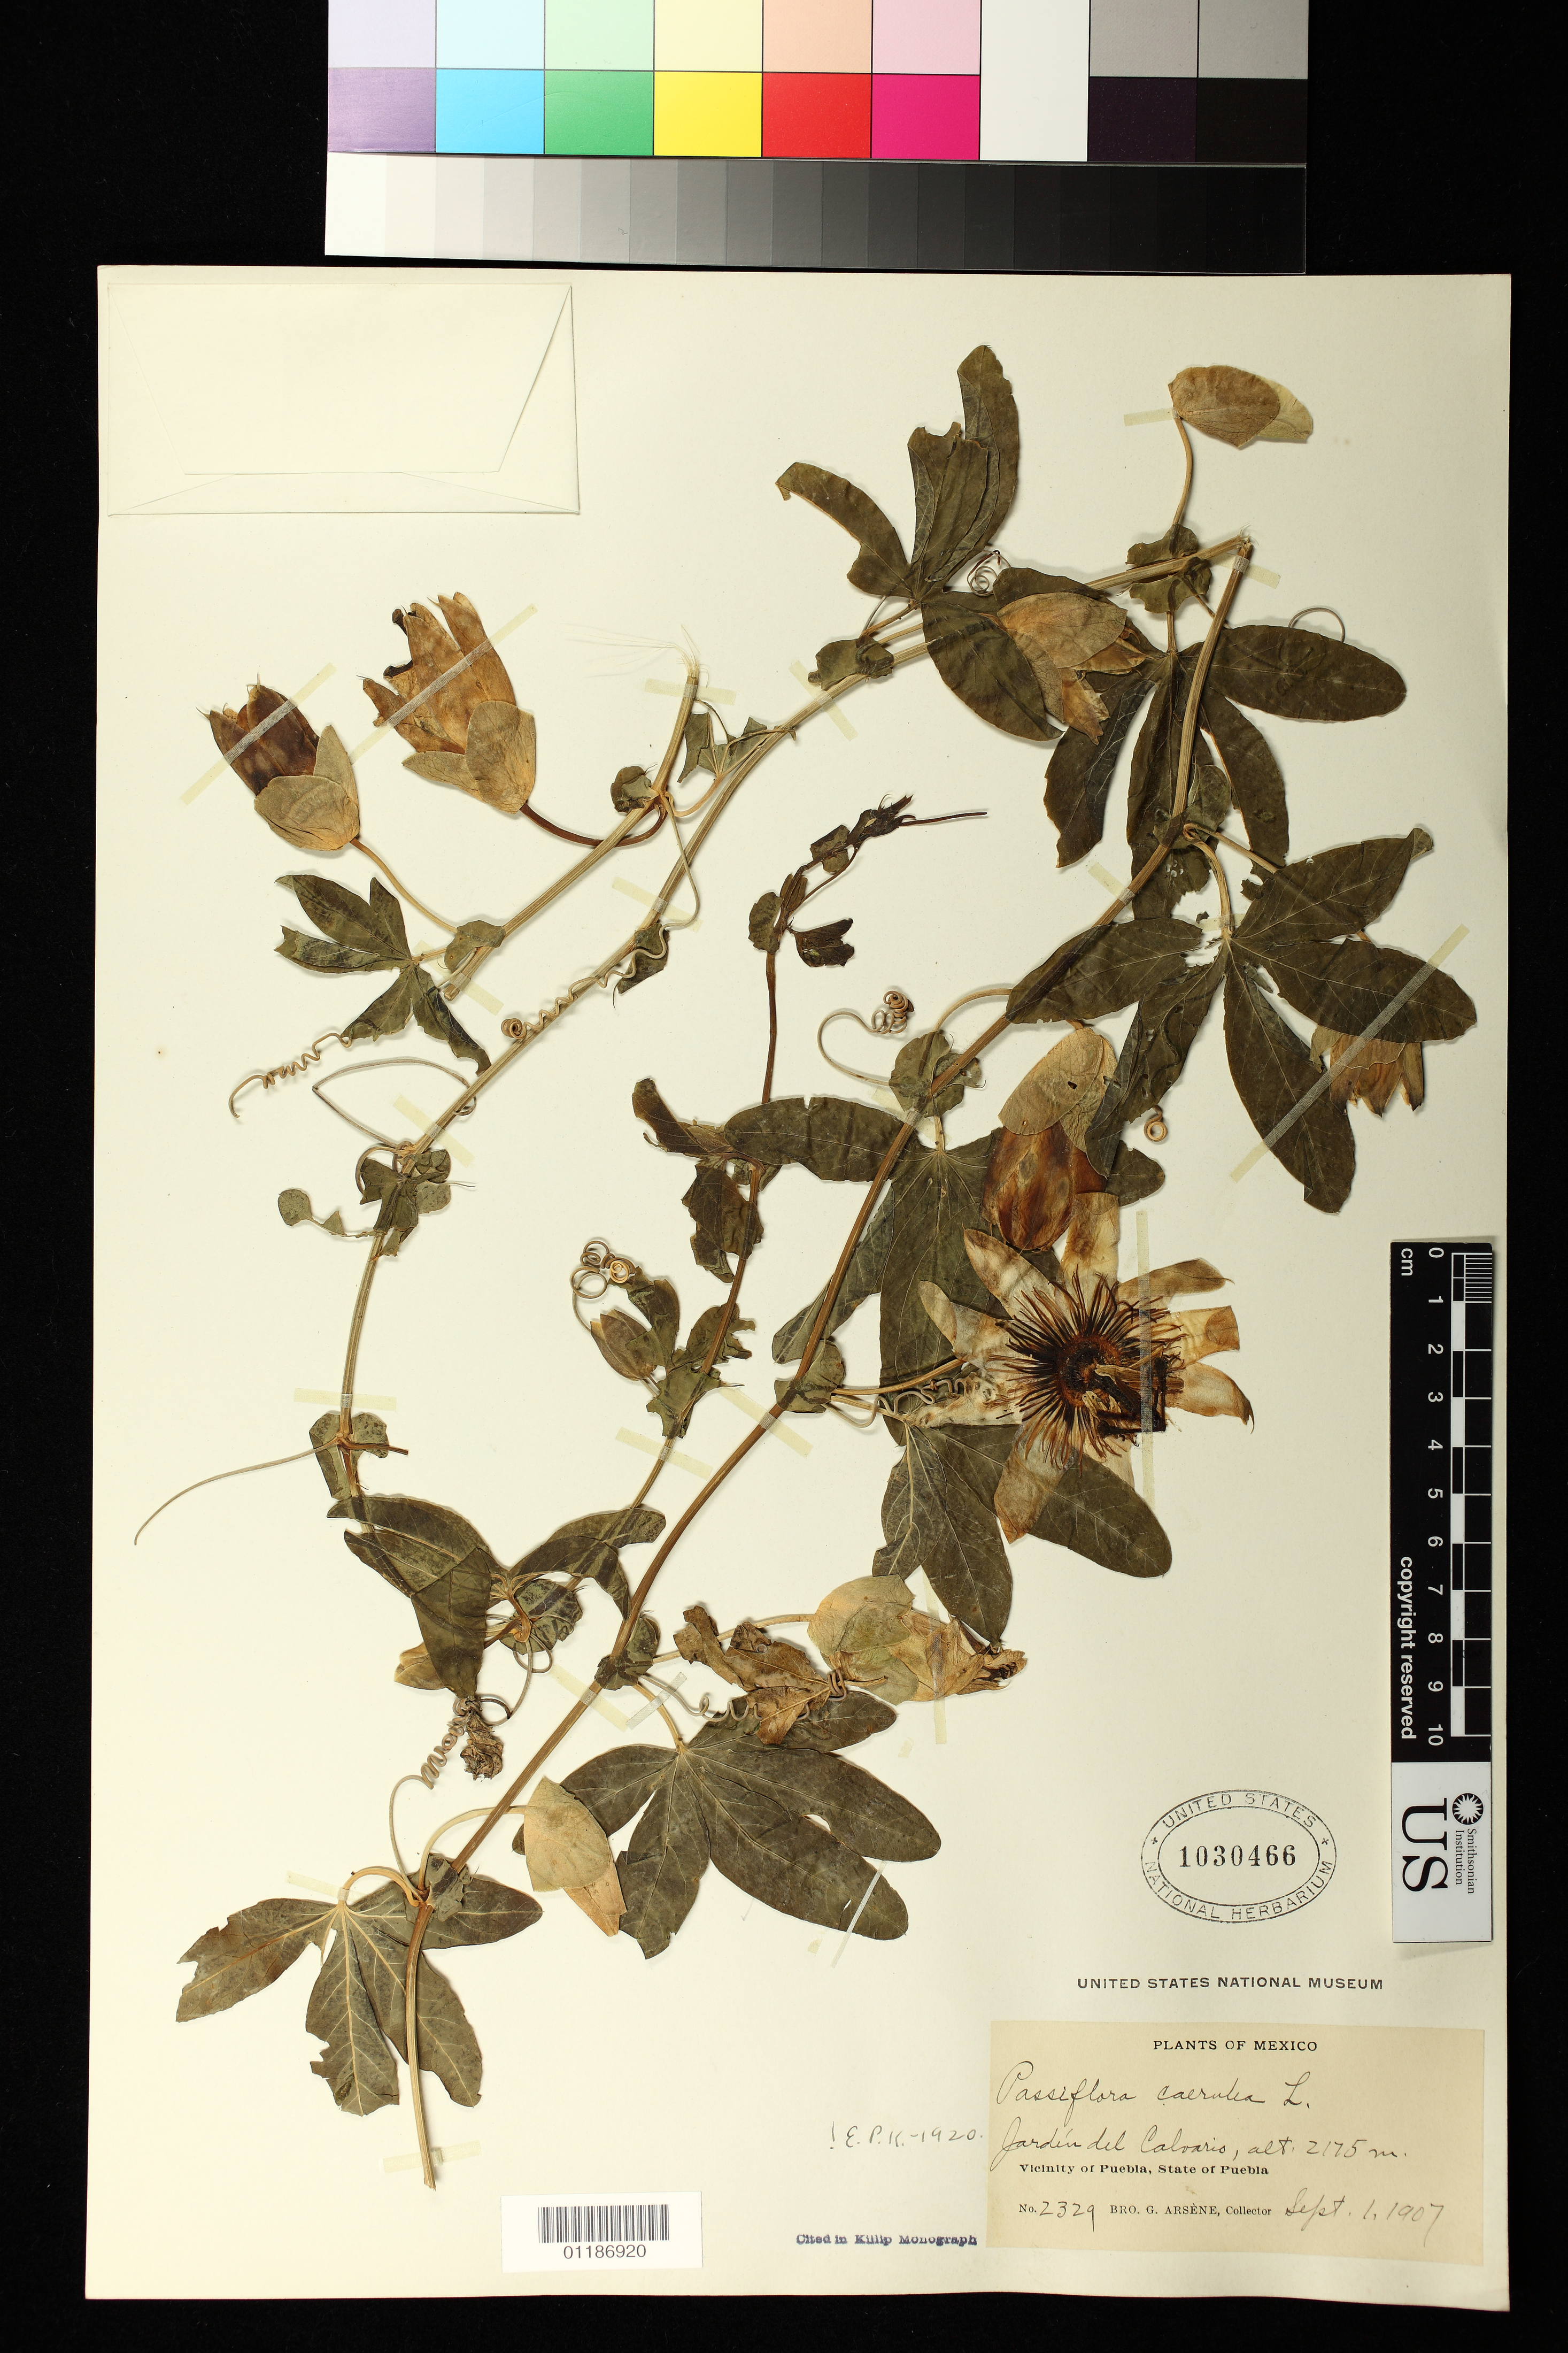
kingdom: Plantae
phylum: Tracheophyta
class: Magnoliopsida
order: Malpighiales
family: Passifloraceae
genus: Passiflora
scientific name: Passiflora caerulea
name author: L.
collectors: Bro. G. Arsène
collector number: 2329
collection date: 1907-09-01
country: Mexico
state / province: Puebla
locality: Jardin del Calvario, Vicinity of Puebla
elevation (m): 2175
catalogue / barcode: US 1030466